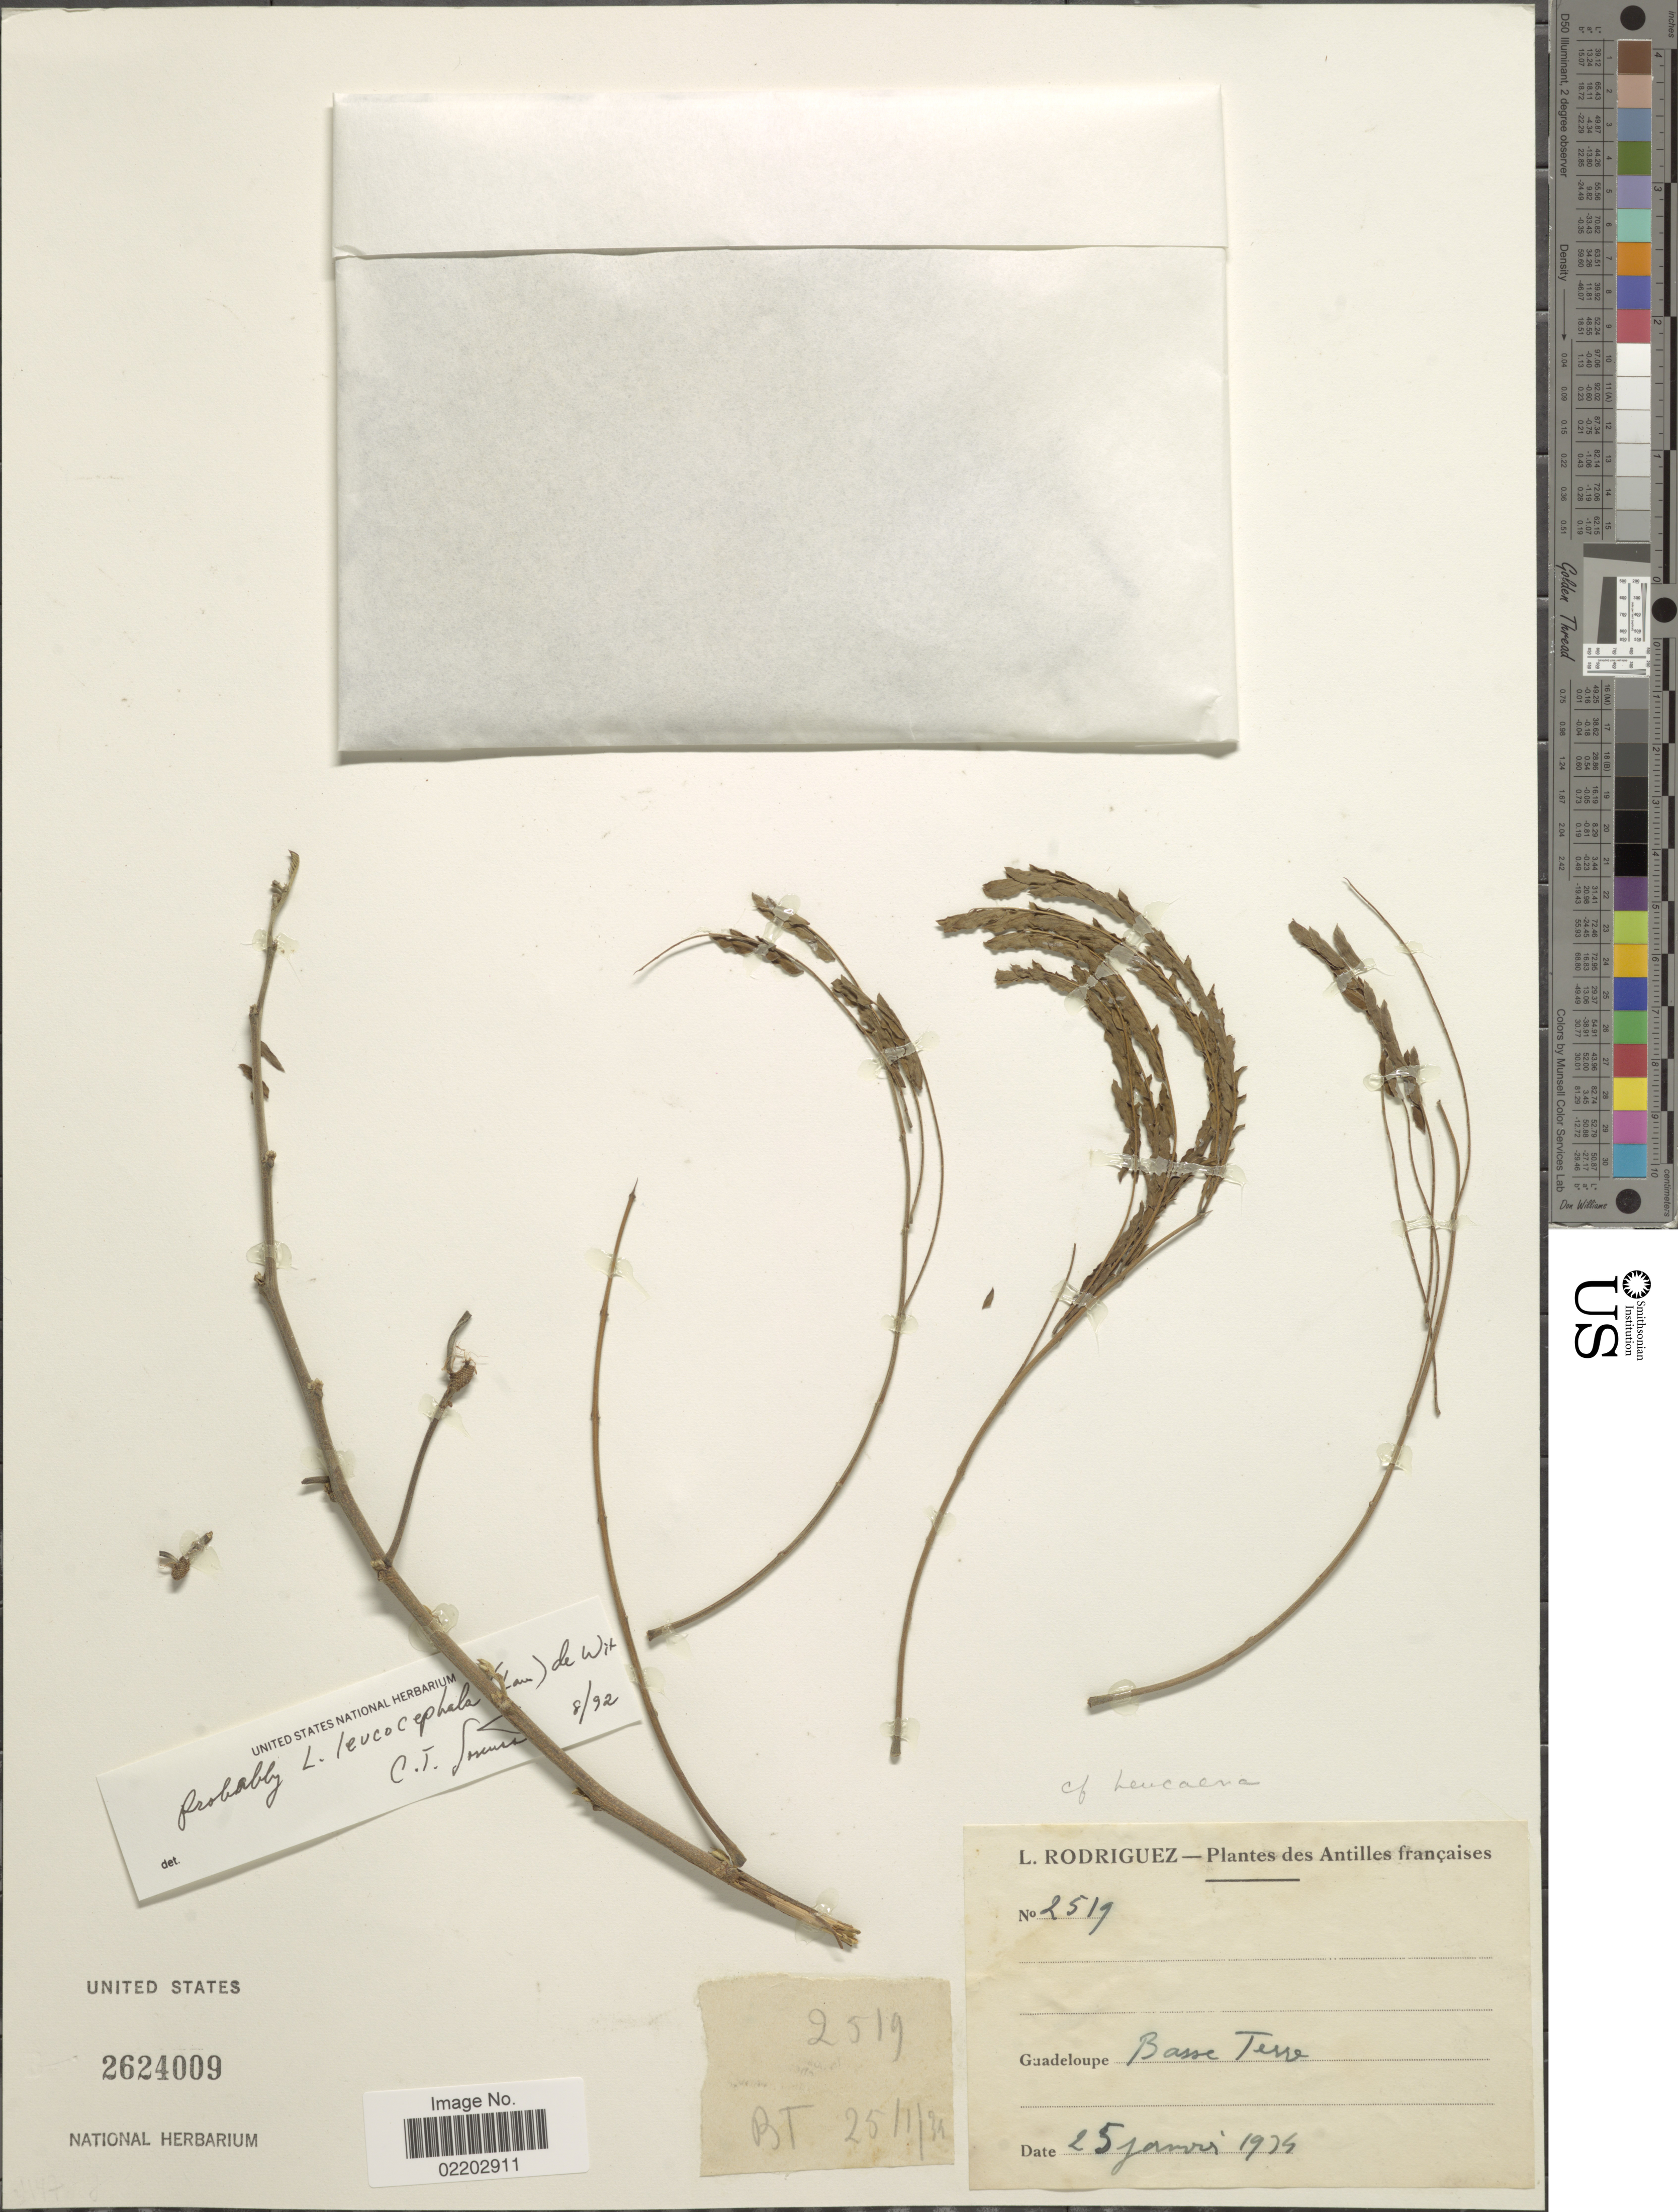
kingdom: Plantae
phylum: Tracheophyta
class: Magnoliopsida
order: Fabales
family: Fabaceae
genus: Leucaena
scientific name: Leucaena leucocephala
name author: (Lam.) de Wit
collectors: L. Rodriguez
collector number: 2519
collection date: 1974-01-25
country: Guadeloupe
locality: Antilles françaises, Basse Terre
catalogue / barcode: US 2624009